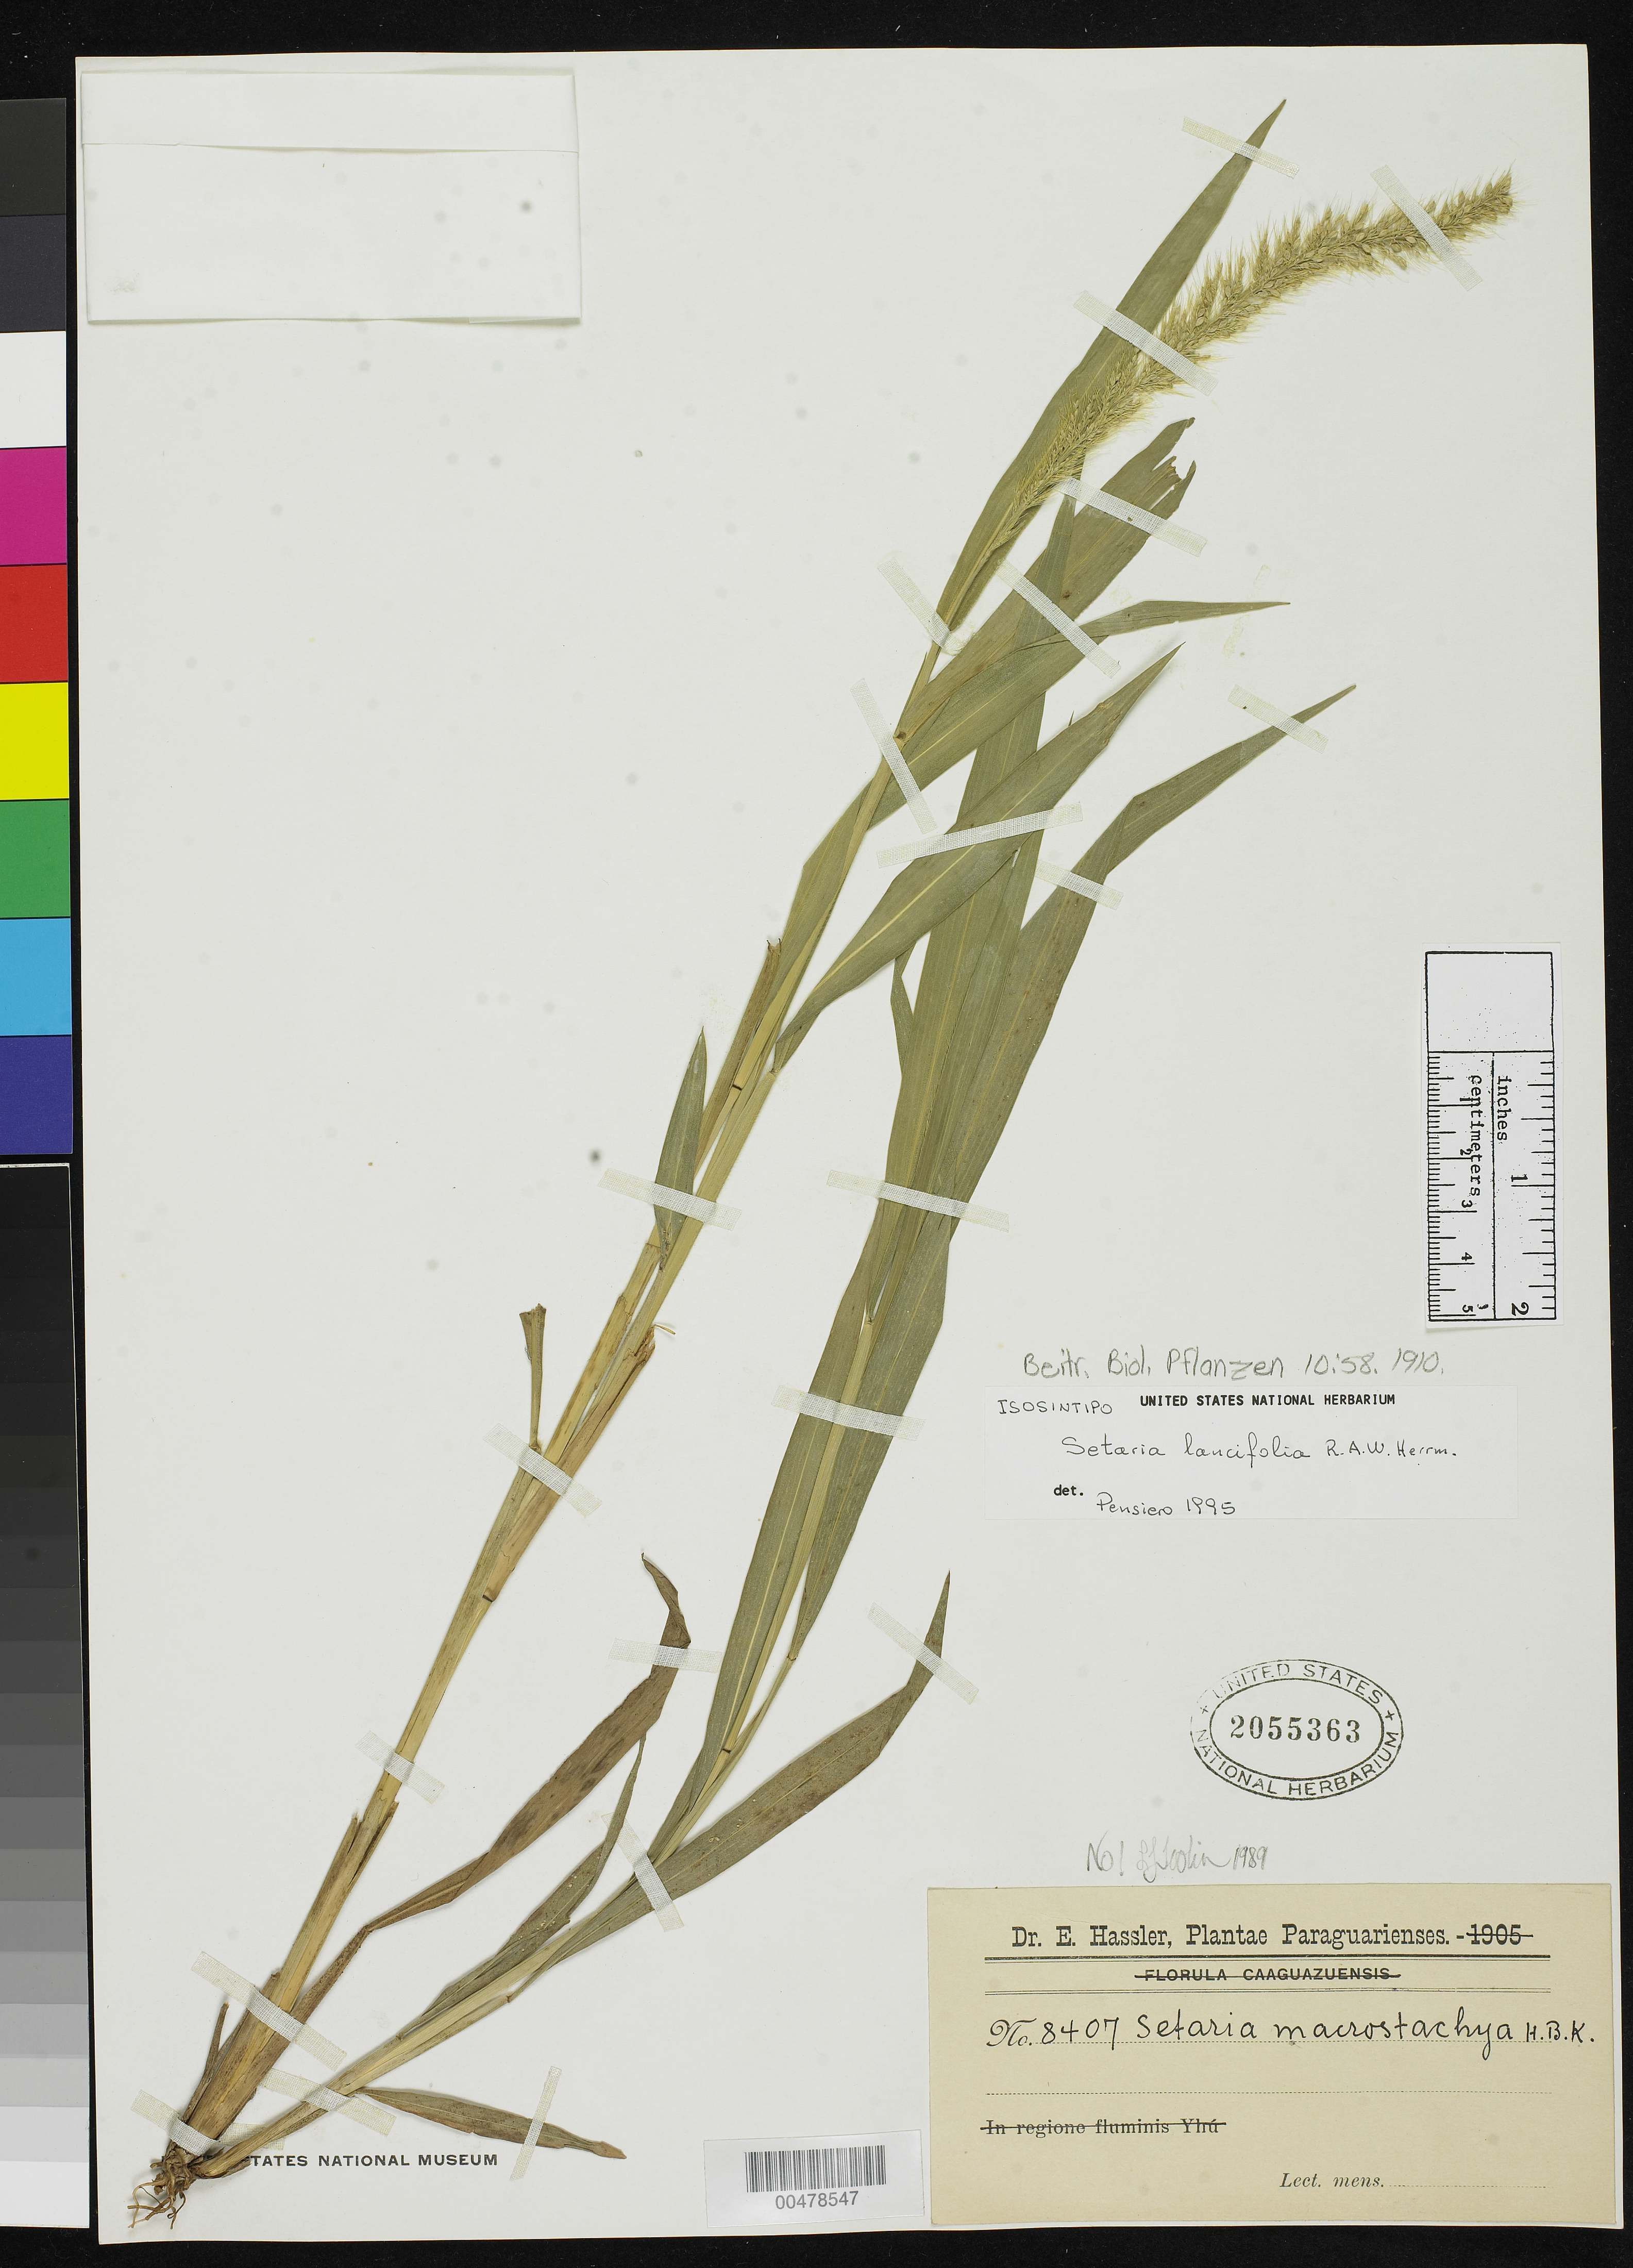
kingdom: Plantae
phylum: Tracheophyta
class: Liliopsida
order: Poales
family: Poaceae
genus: Setaria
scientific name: Setaria lanciflora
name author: R.A.W. Herrm.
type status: Isosyntype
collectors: E. Hassler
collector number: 8407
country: Paraguay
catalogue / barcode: US 2055363